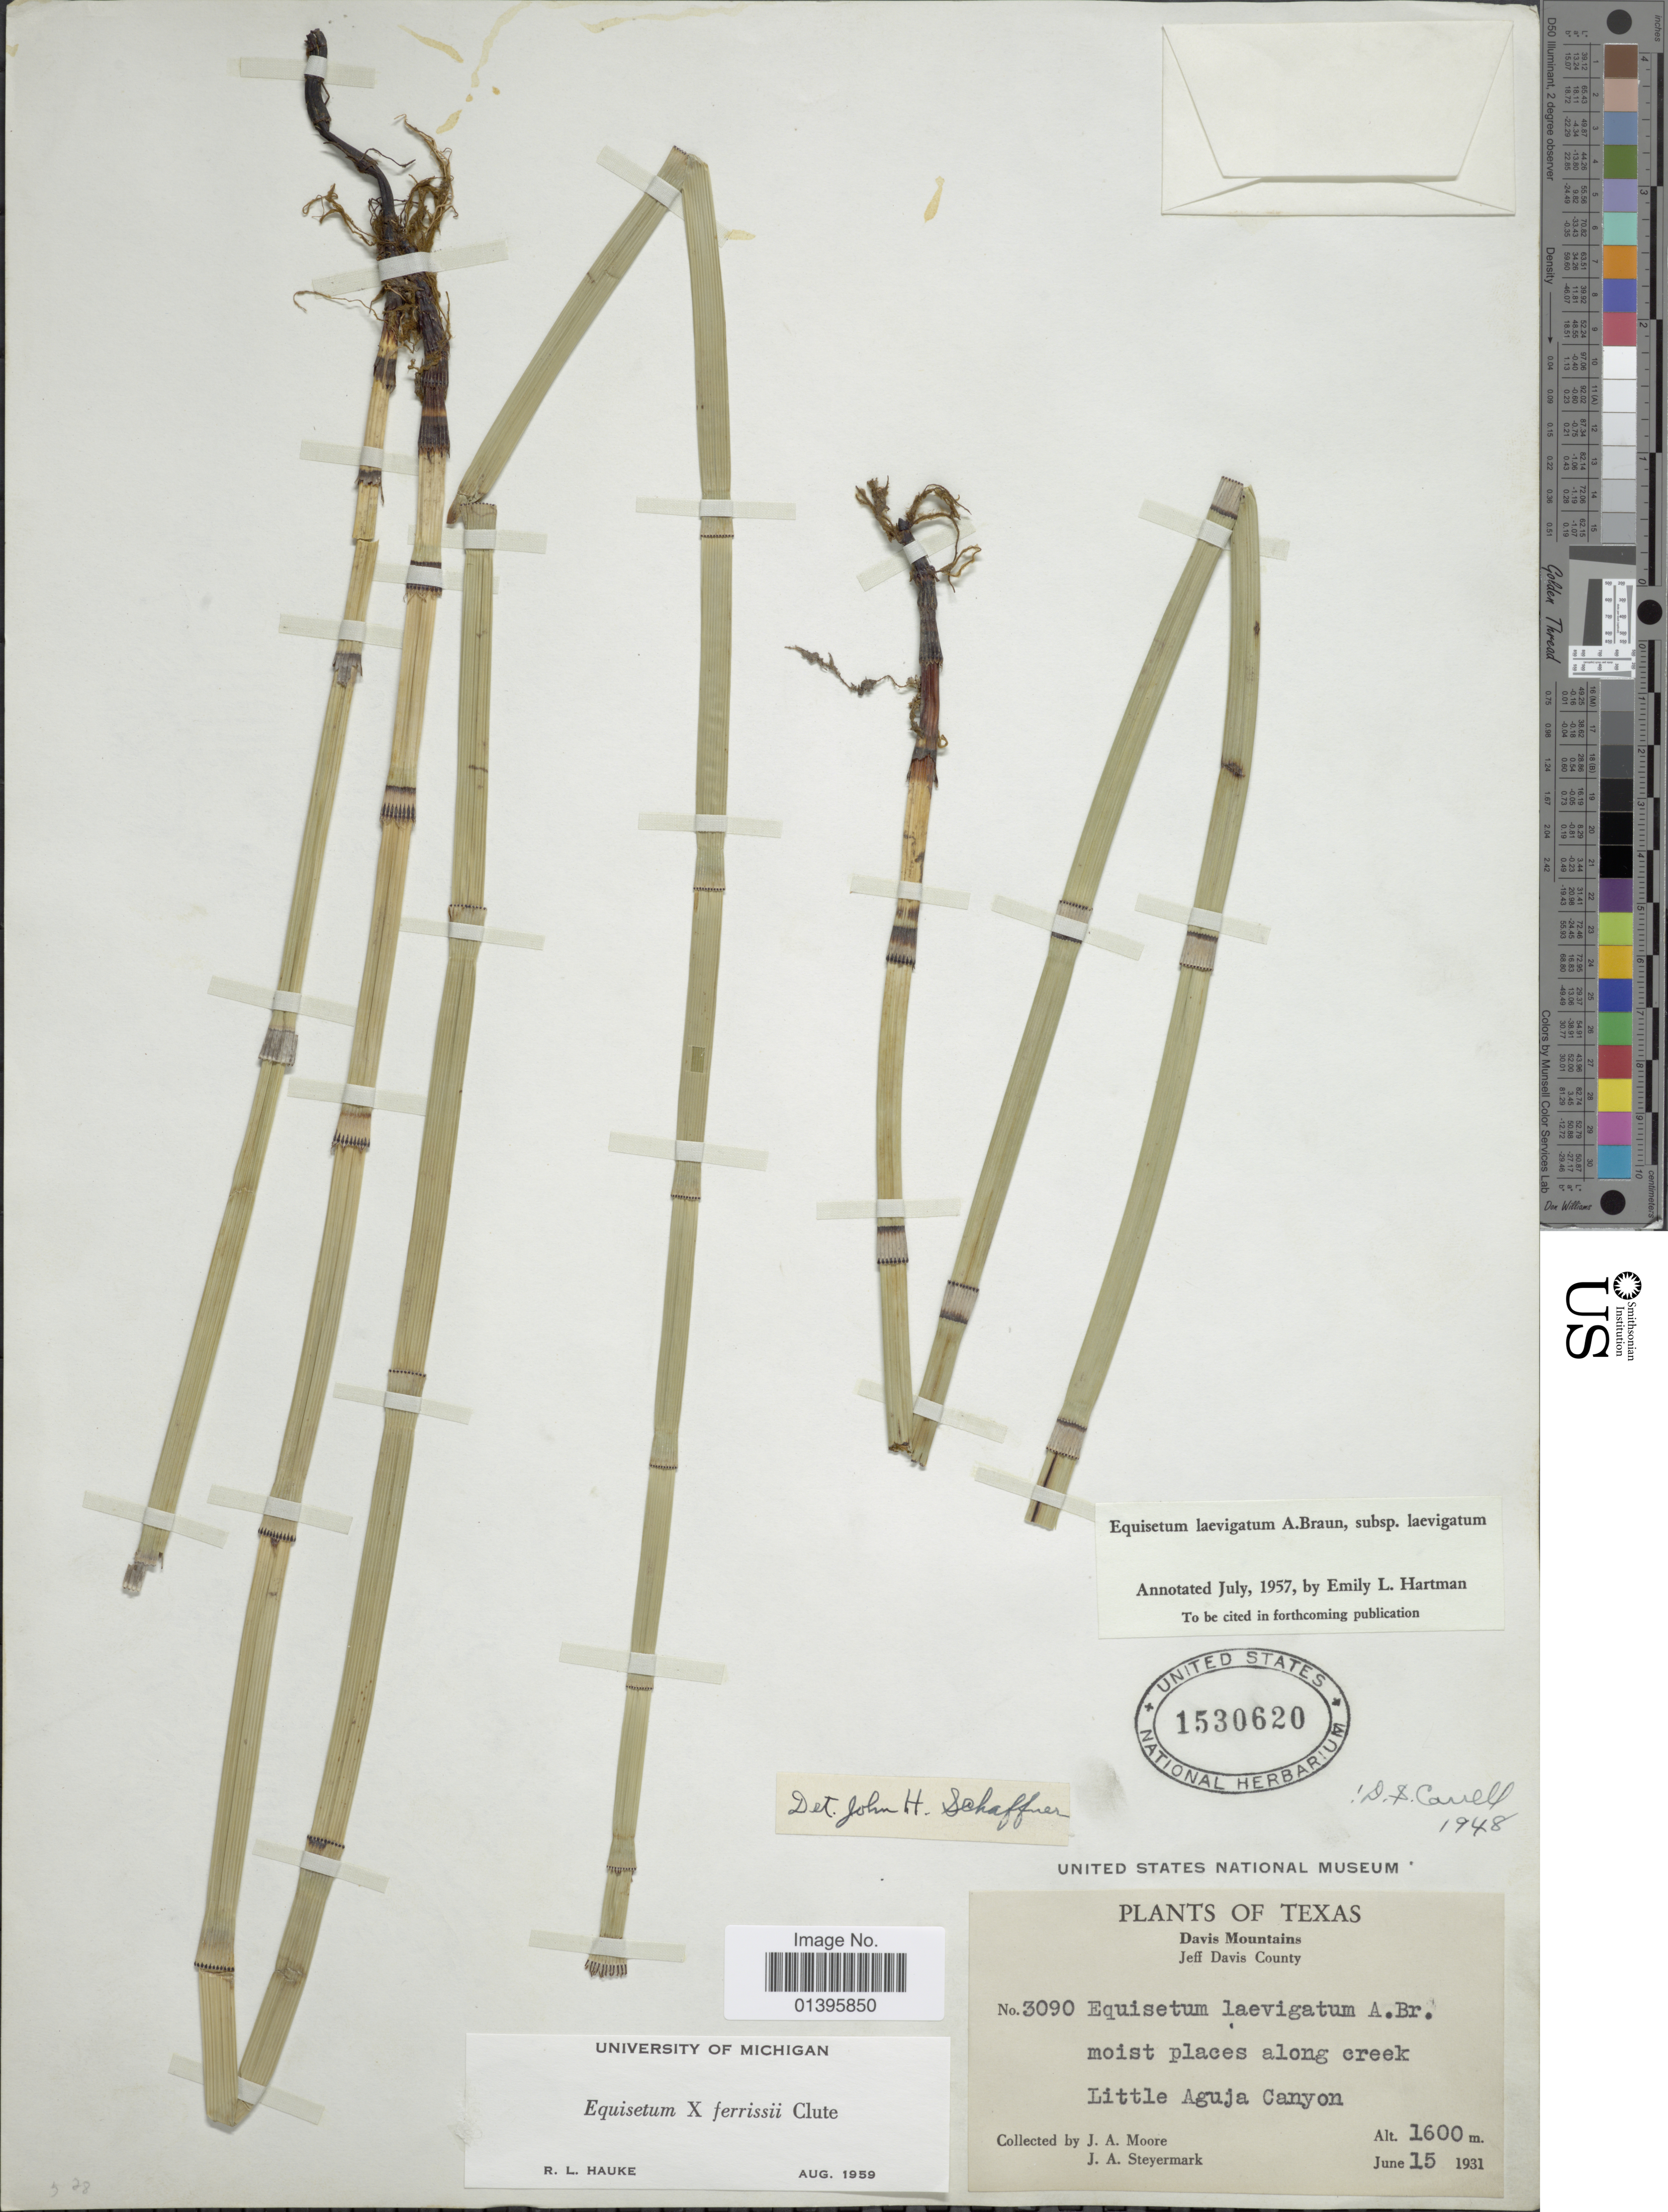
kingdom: Plantae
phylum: Tracheophyta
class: Polypodiopsida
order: Equisetales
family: Equisetaceae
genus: Equisetum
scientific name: Equisetum x ferrissii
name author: Clute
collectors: J. A. Moore & J. Steyermark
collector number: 3090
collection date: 1931-06-15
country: United States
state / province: Texas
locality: Davis Mountains. Jeff Davis County. Moist places along creek Little Aguja Canyon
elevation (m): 1600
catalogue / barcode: US 1530620